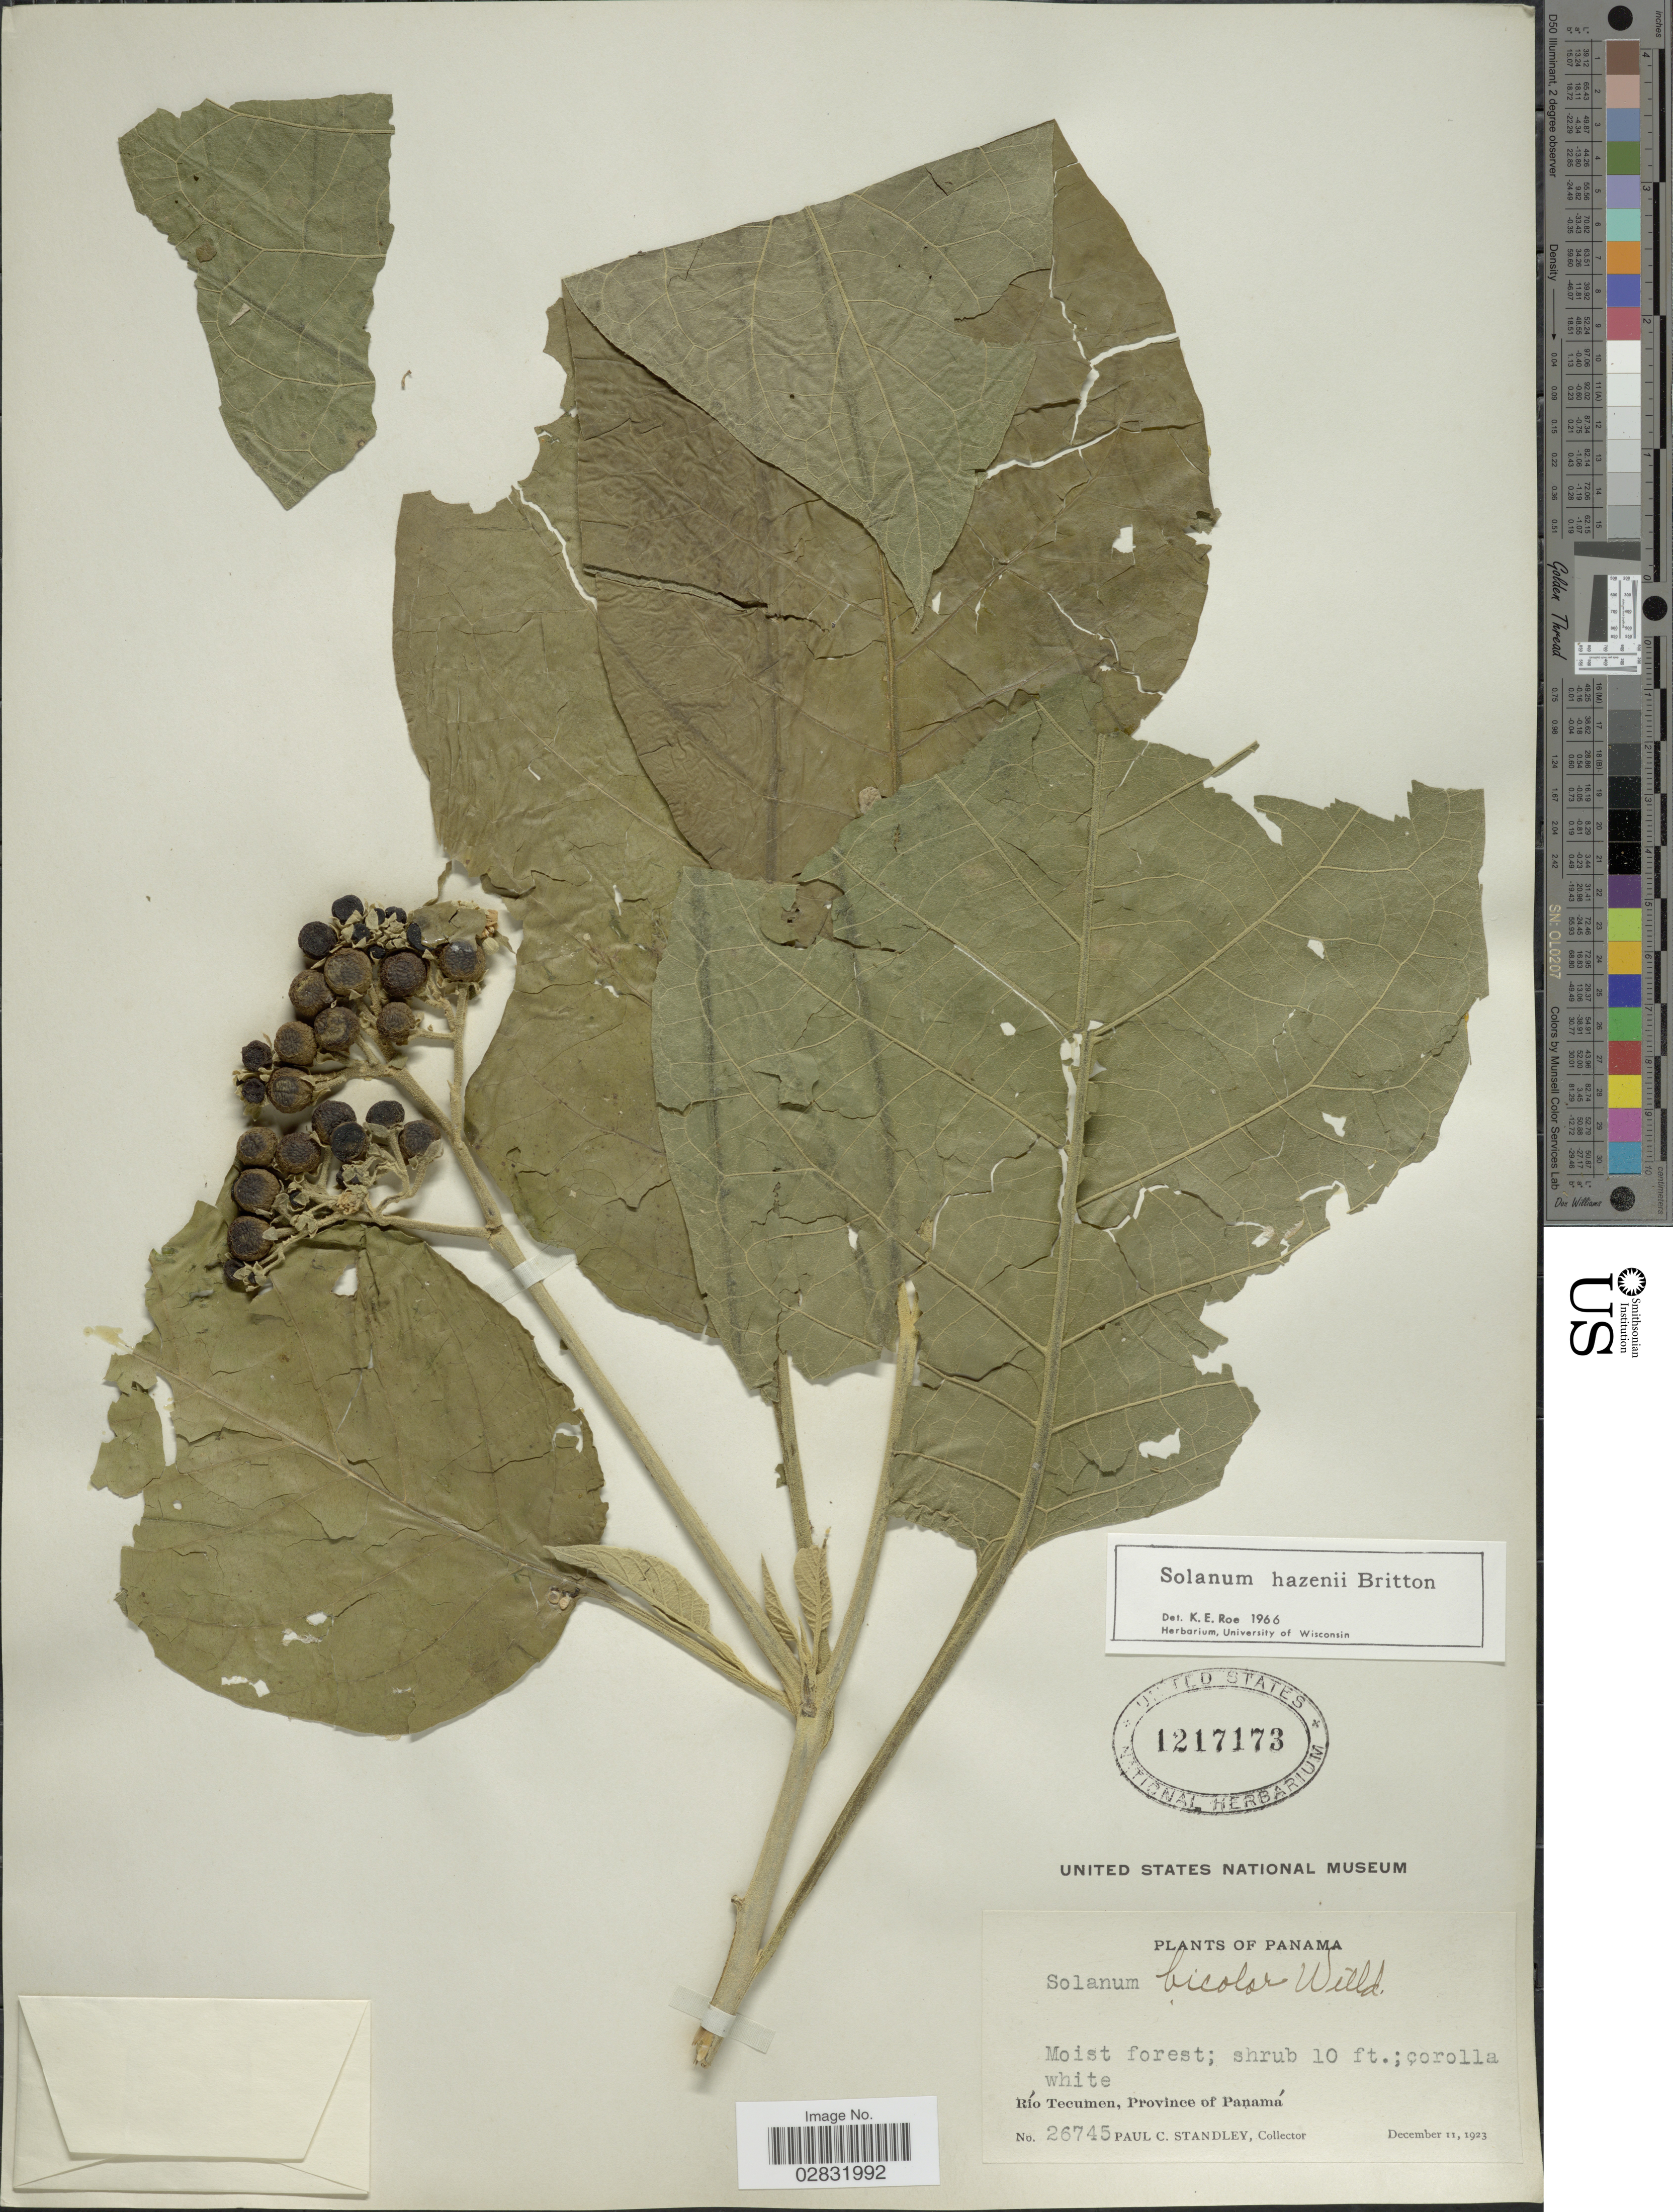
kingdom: Plantae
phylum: Tracheophyta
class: Magnoliopsida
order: Solanales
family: Solanaceae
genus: Solanum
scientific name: Solanum hazenii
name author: Britton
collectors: P. C. Standley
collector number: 26745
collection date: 1923-12-11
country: Panama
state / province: Panamá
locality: Río Tecumen, Province of Panamá.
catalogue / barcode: US 1217173